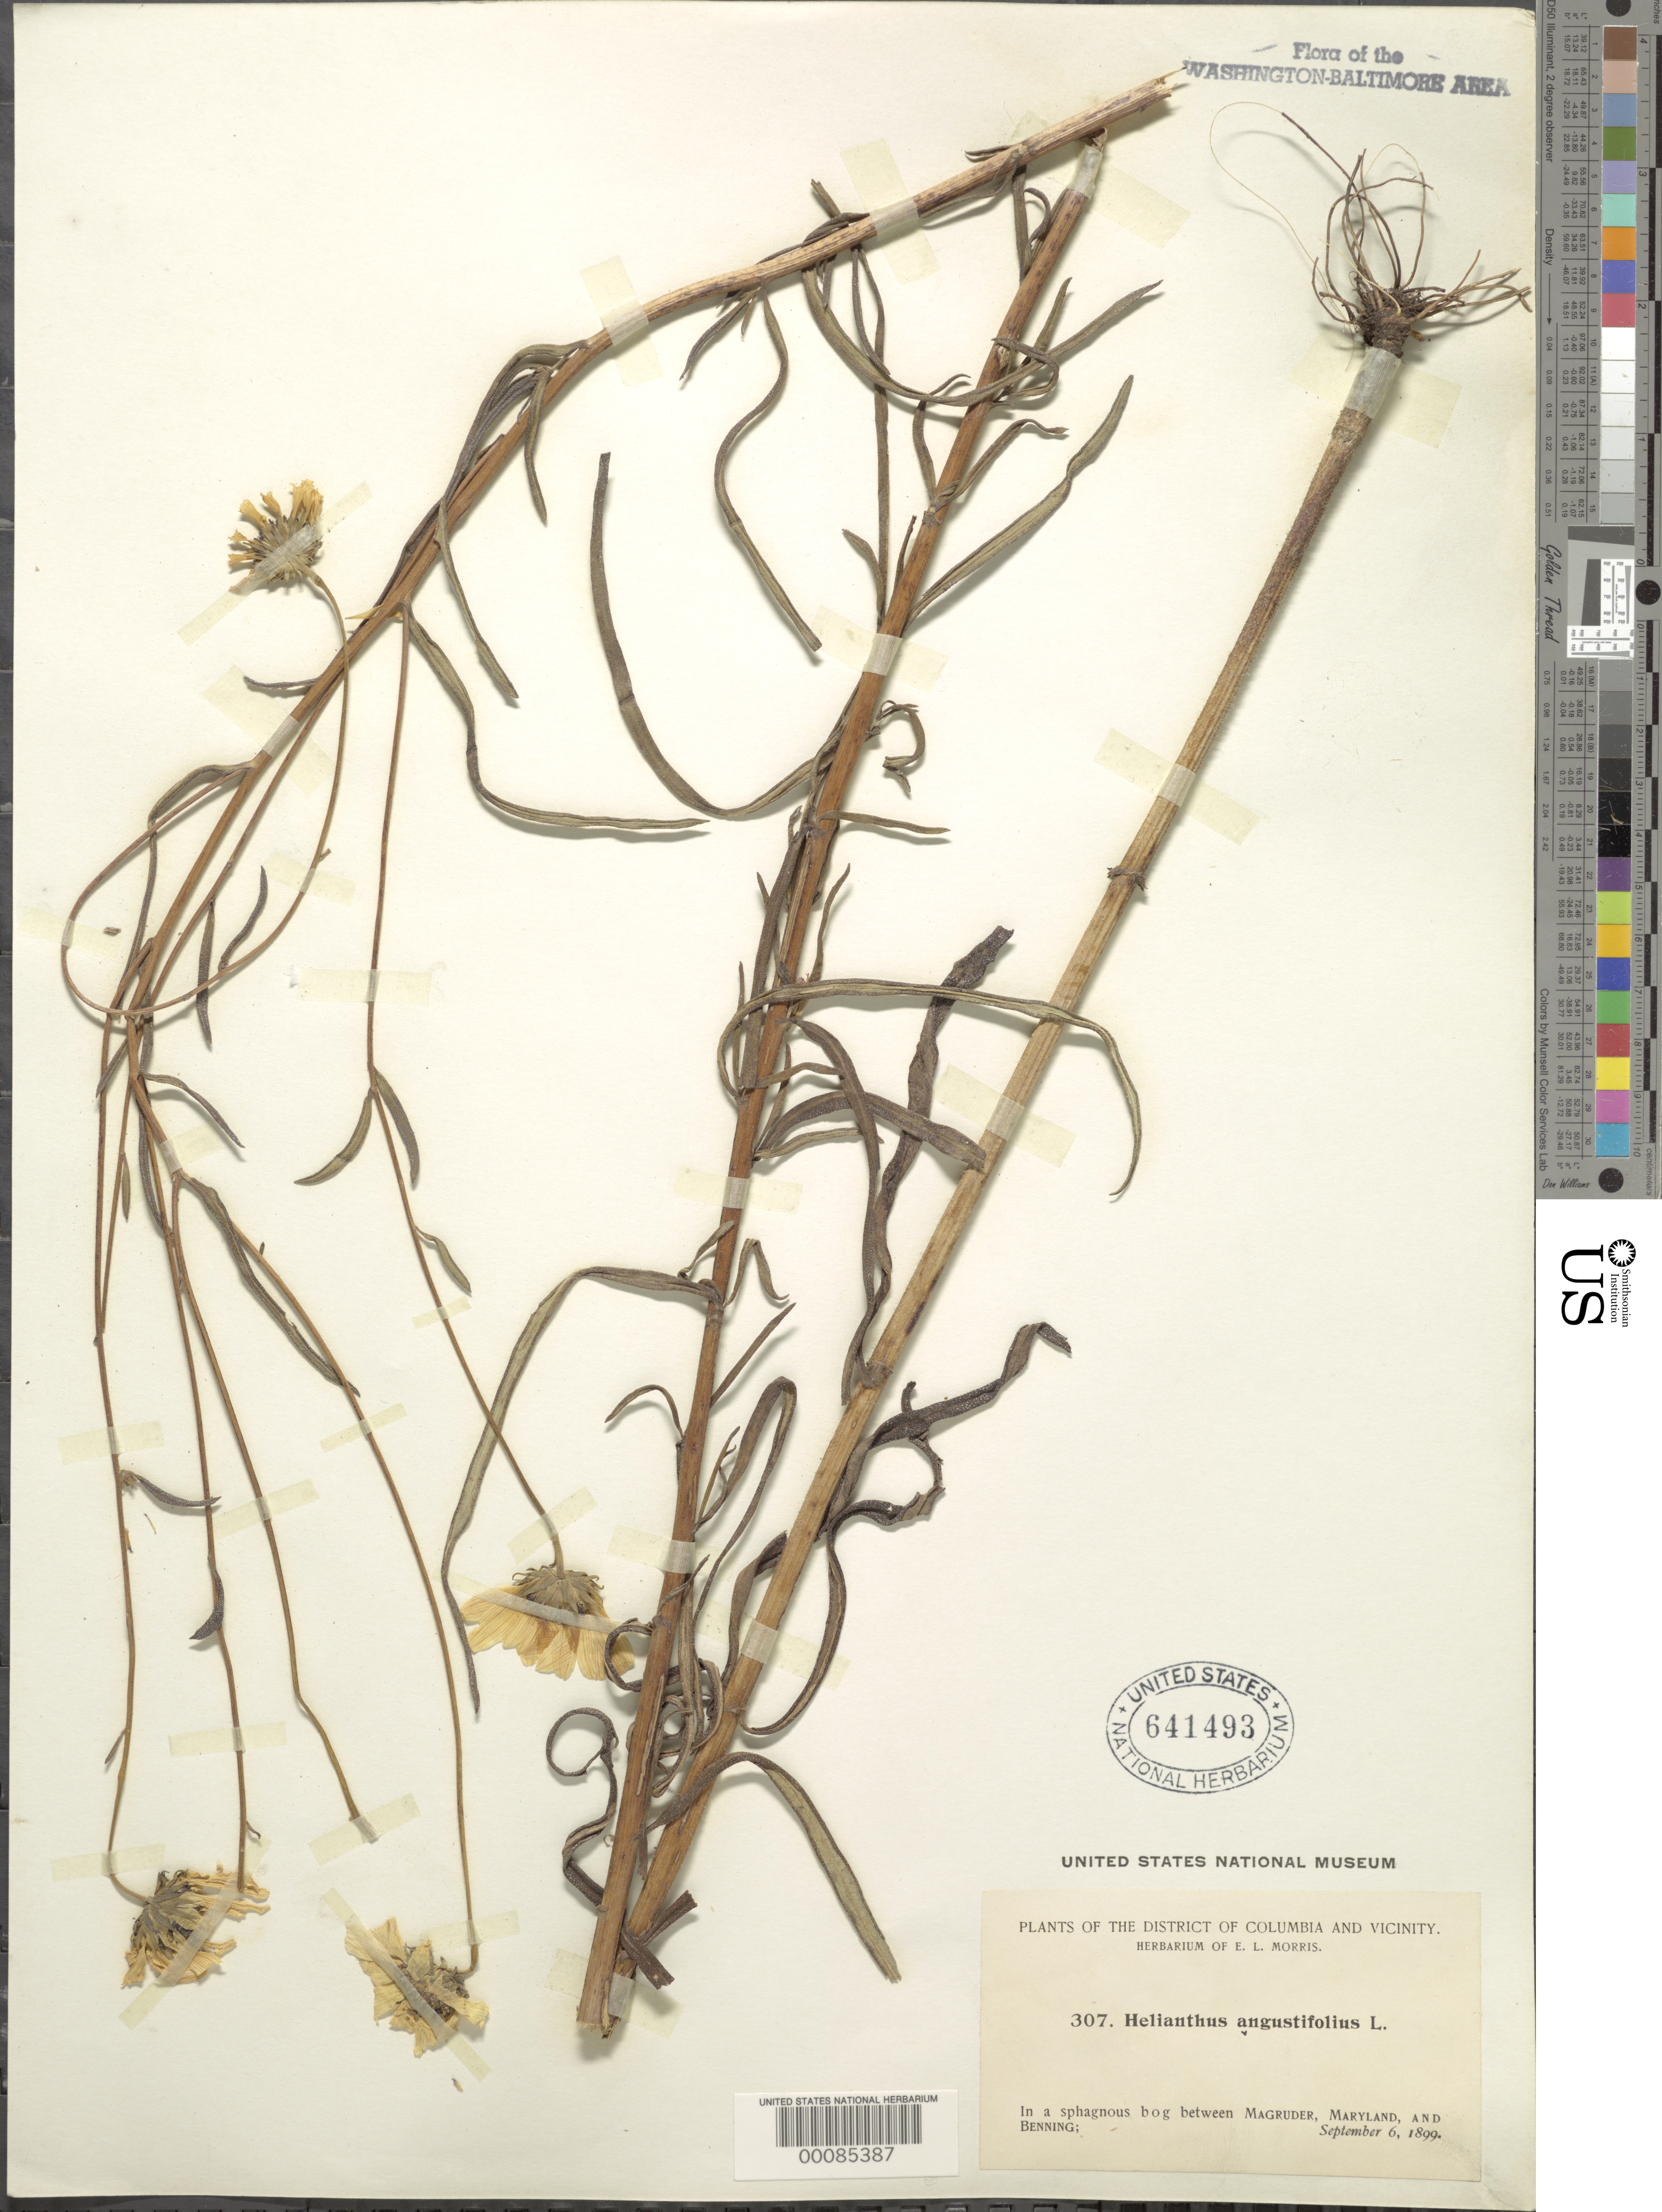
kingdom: Plantae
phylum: Tracheophyta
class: Magnoliopsida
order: Asterales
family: Asteraceae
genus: Helianthus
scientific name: Helianthus angustifolius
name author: L.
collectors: E. L. Morris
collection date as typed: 06 Sep 1899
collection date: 1899-09-06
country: United States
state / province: Maryland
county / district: Prince George's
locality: between Magruder and Benning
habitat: Sphagnous bog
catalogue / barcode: US 641493